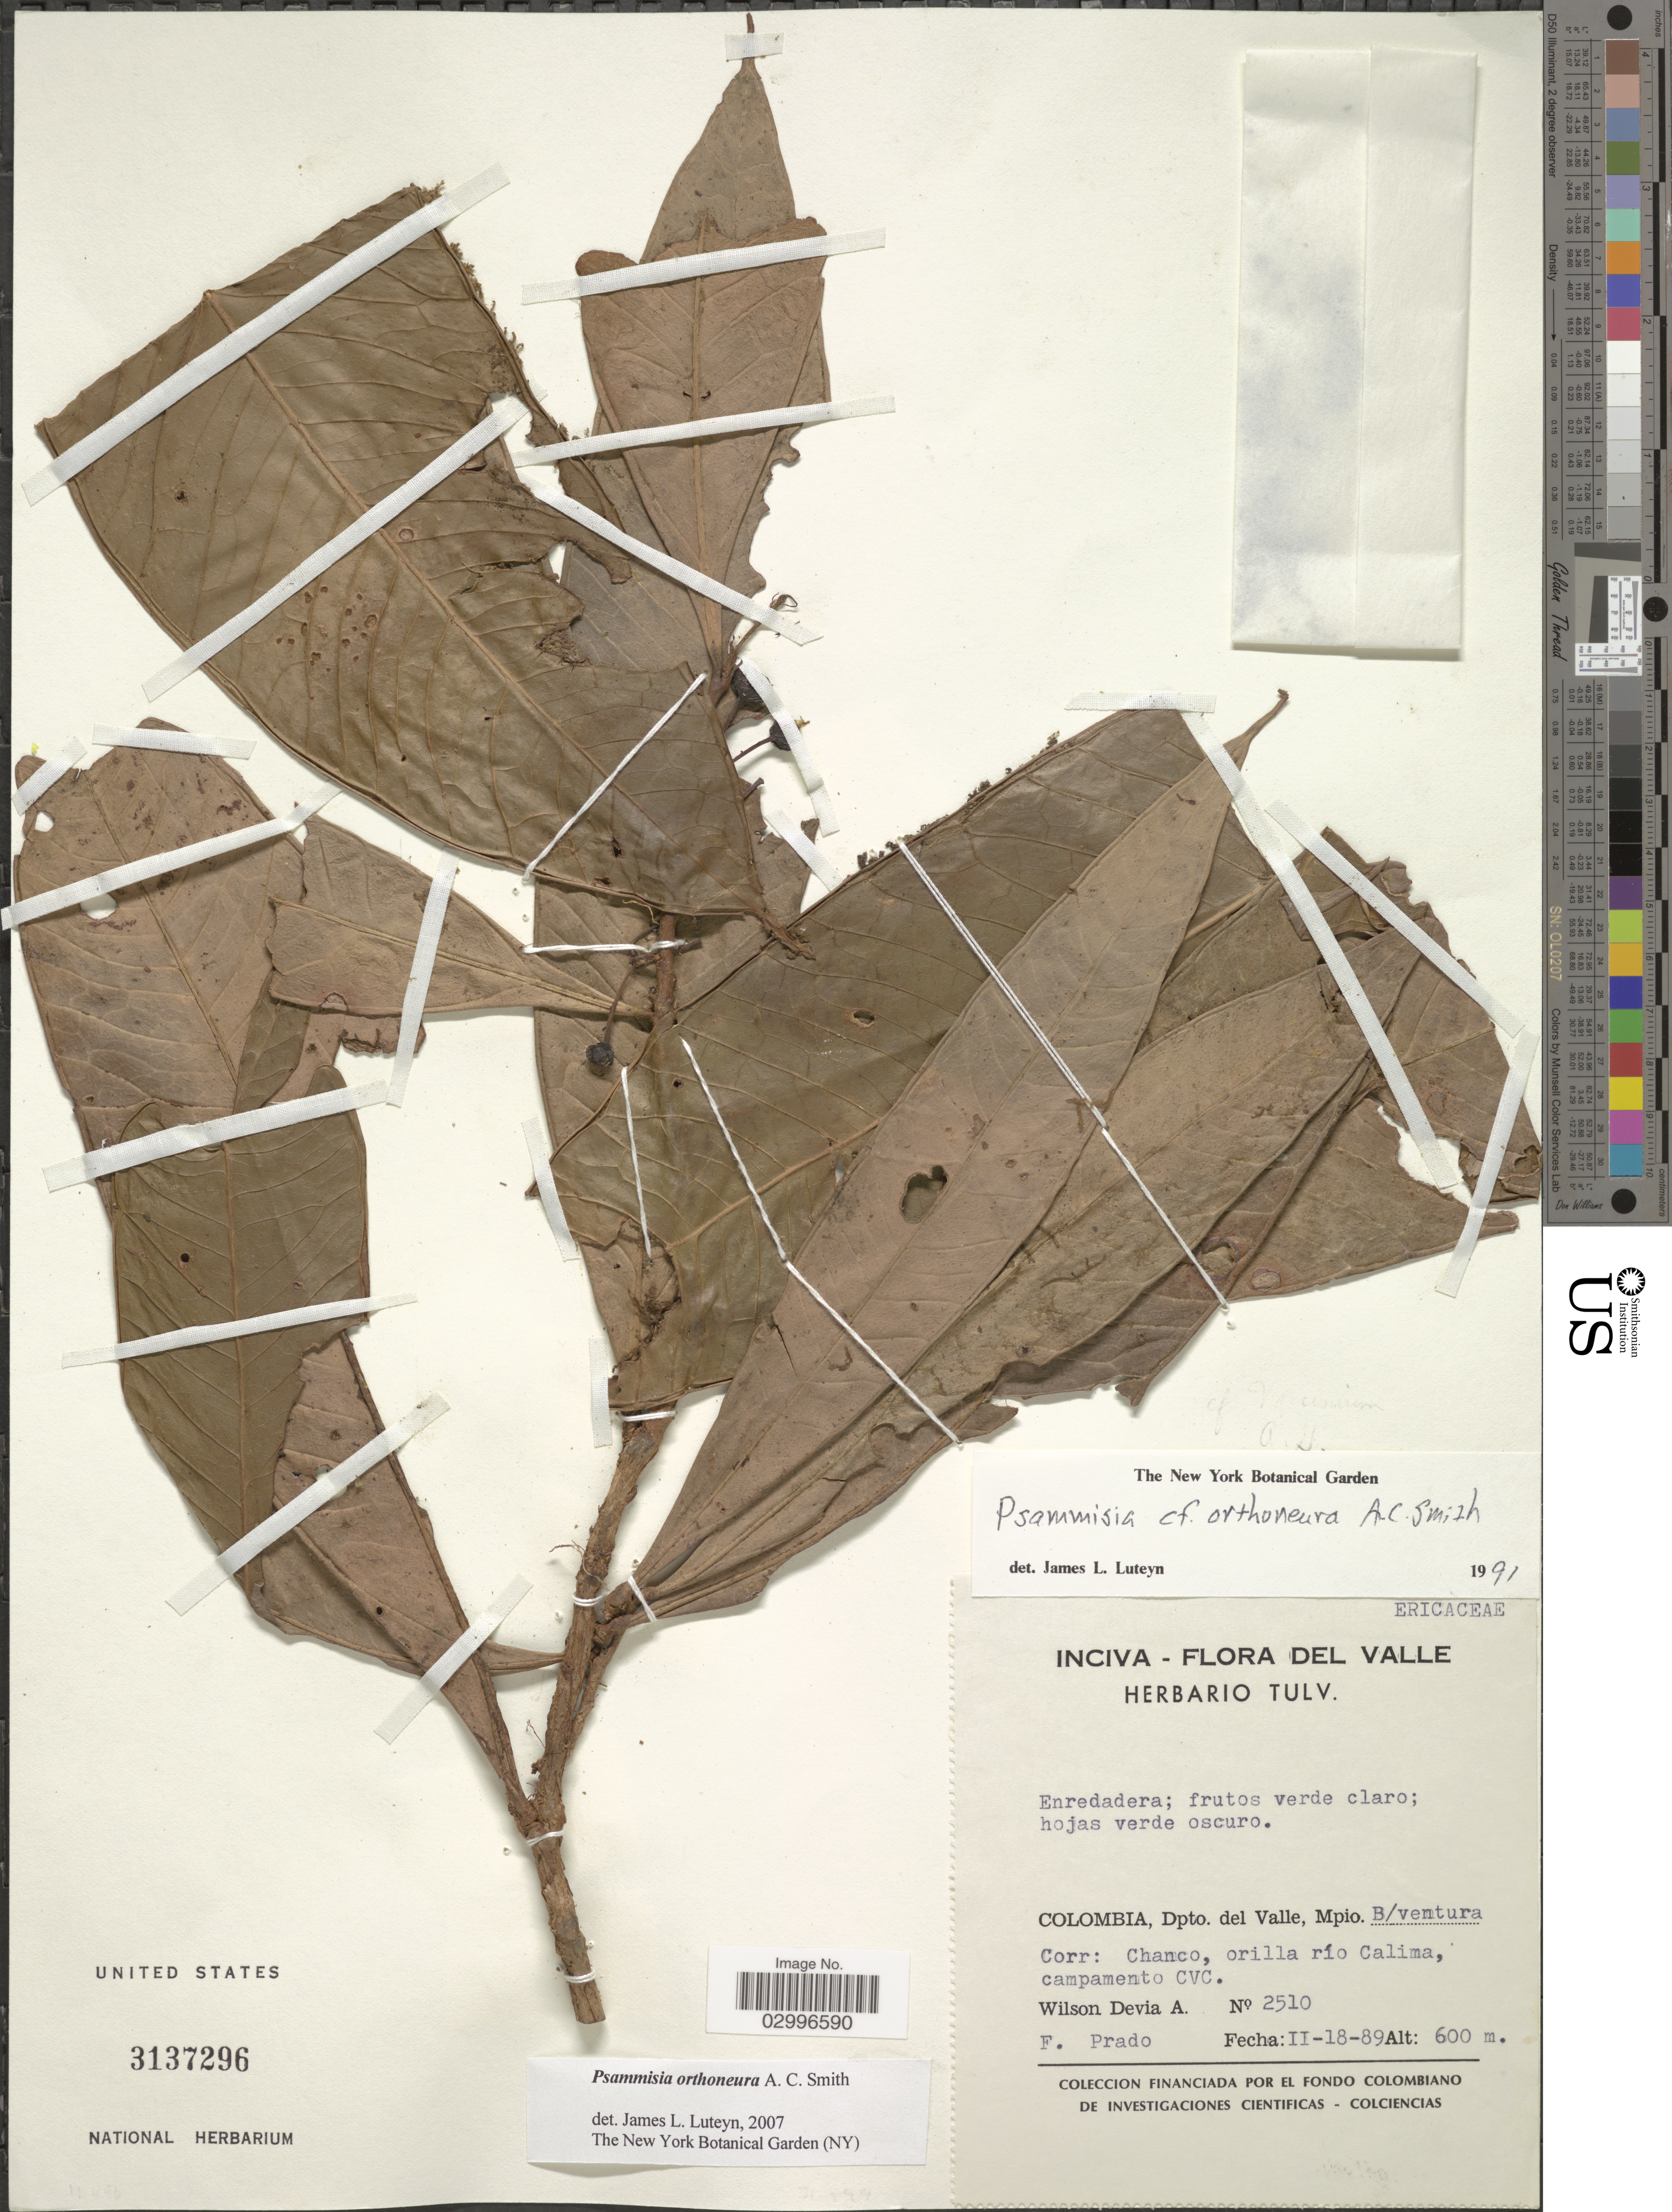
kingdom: Plantae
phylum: Tracheophyta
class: Magnoliopsida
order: Ericales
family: Ericaceae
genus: Psammisia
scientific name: Psammisia orthoneura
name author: A.C. Sm.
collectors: W. Devia A. & F. Prado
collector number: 2510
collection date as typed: Transcribed d/m/y: 18/2/89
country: Colombia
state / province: Valle del Cauca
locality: Dpto. del Valle, Mpio. B/ventura. Corr: Chanco, orilla río Calima, campamento CVC.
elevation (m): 600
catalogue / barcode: US 3137296